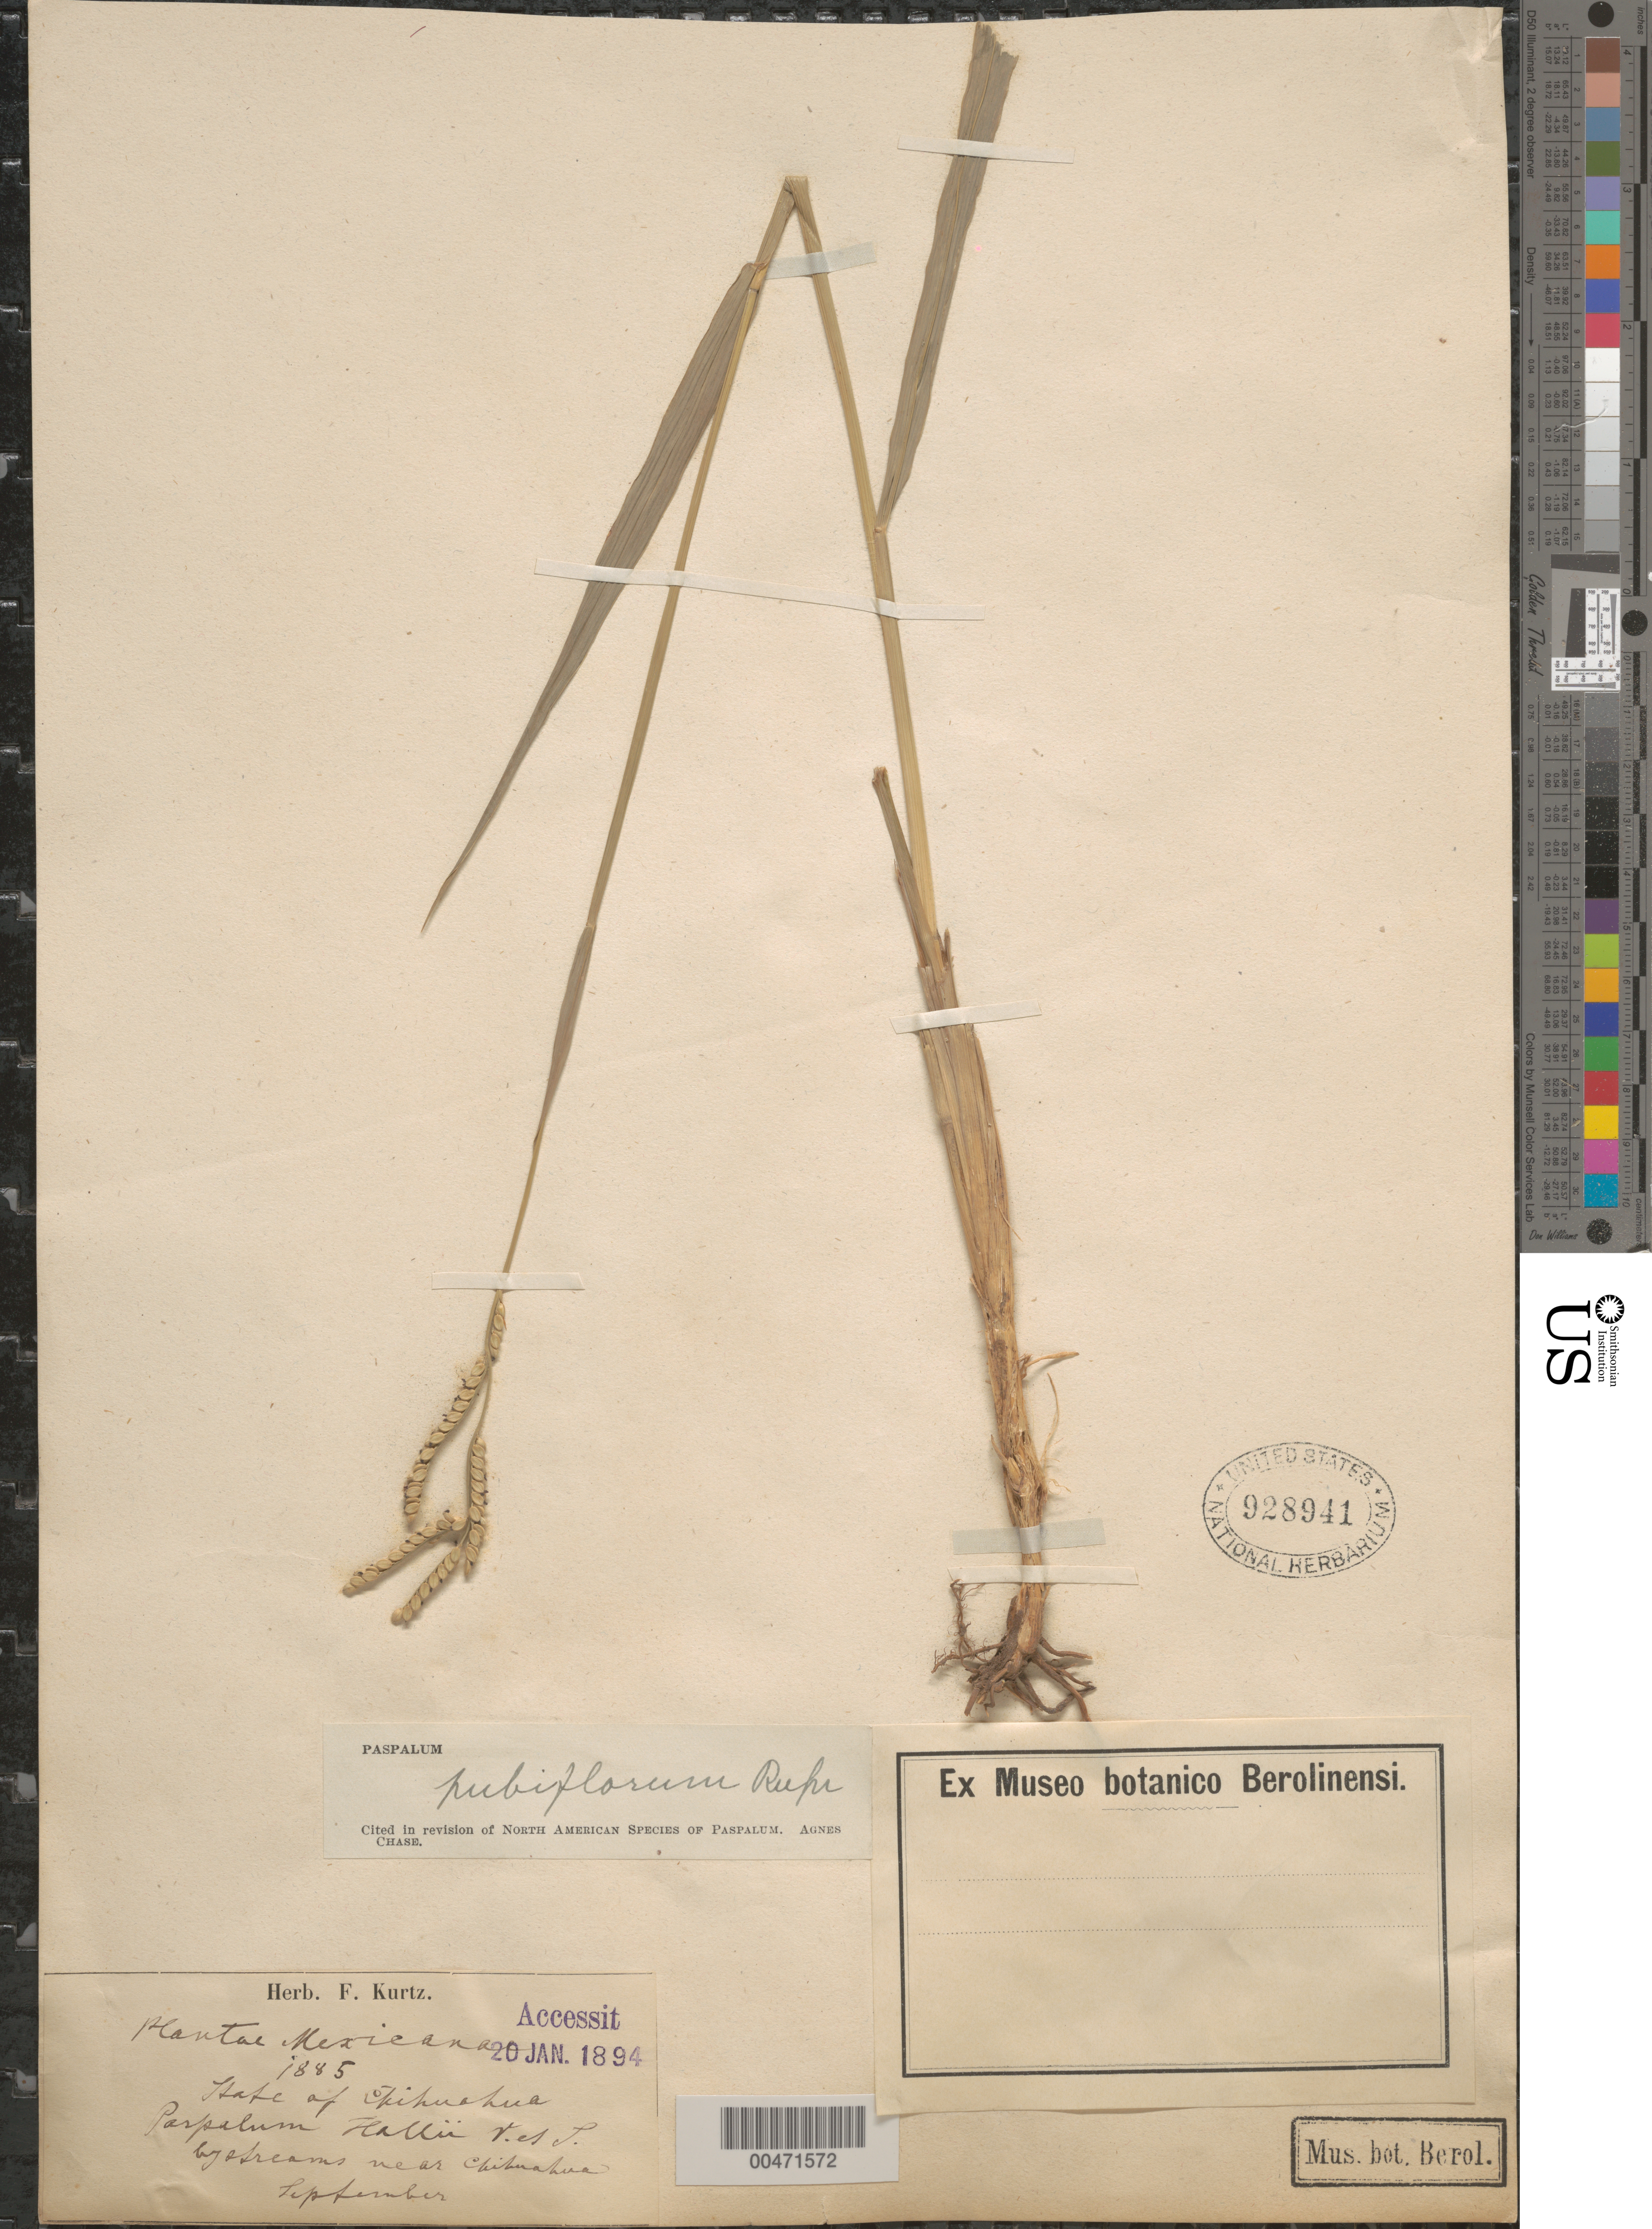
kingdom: Plantae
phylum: Tracheophyta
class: Liliopsida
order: Poales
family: Poaceae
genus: Paspalum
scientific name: Paspalum pubiflorum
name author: Rupr. ex E. Fourn.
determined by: Chase, [M.] Agnes, (US)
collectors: ex herb. F. Kurtz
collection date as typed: Sep 1885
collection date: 1885-09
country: Mexico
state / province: Chihuahua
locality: Near Chihuahua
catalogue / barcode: US 928941